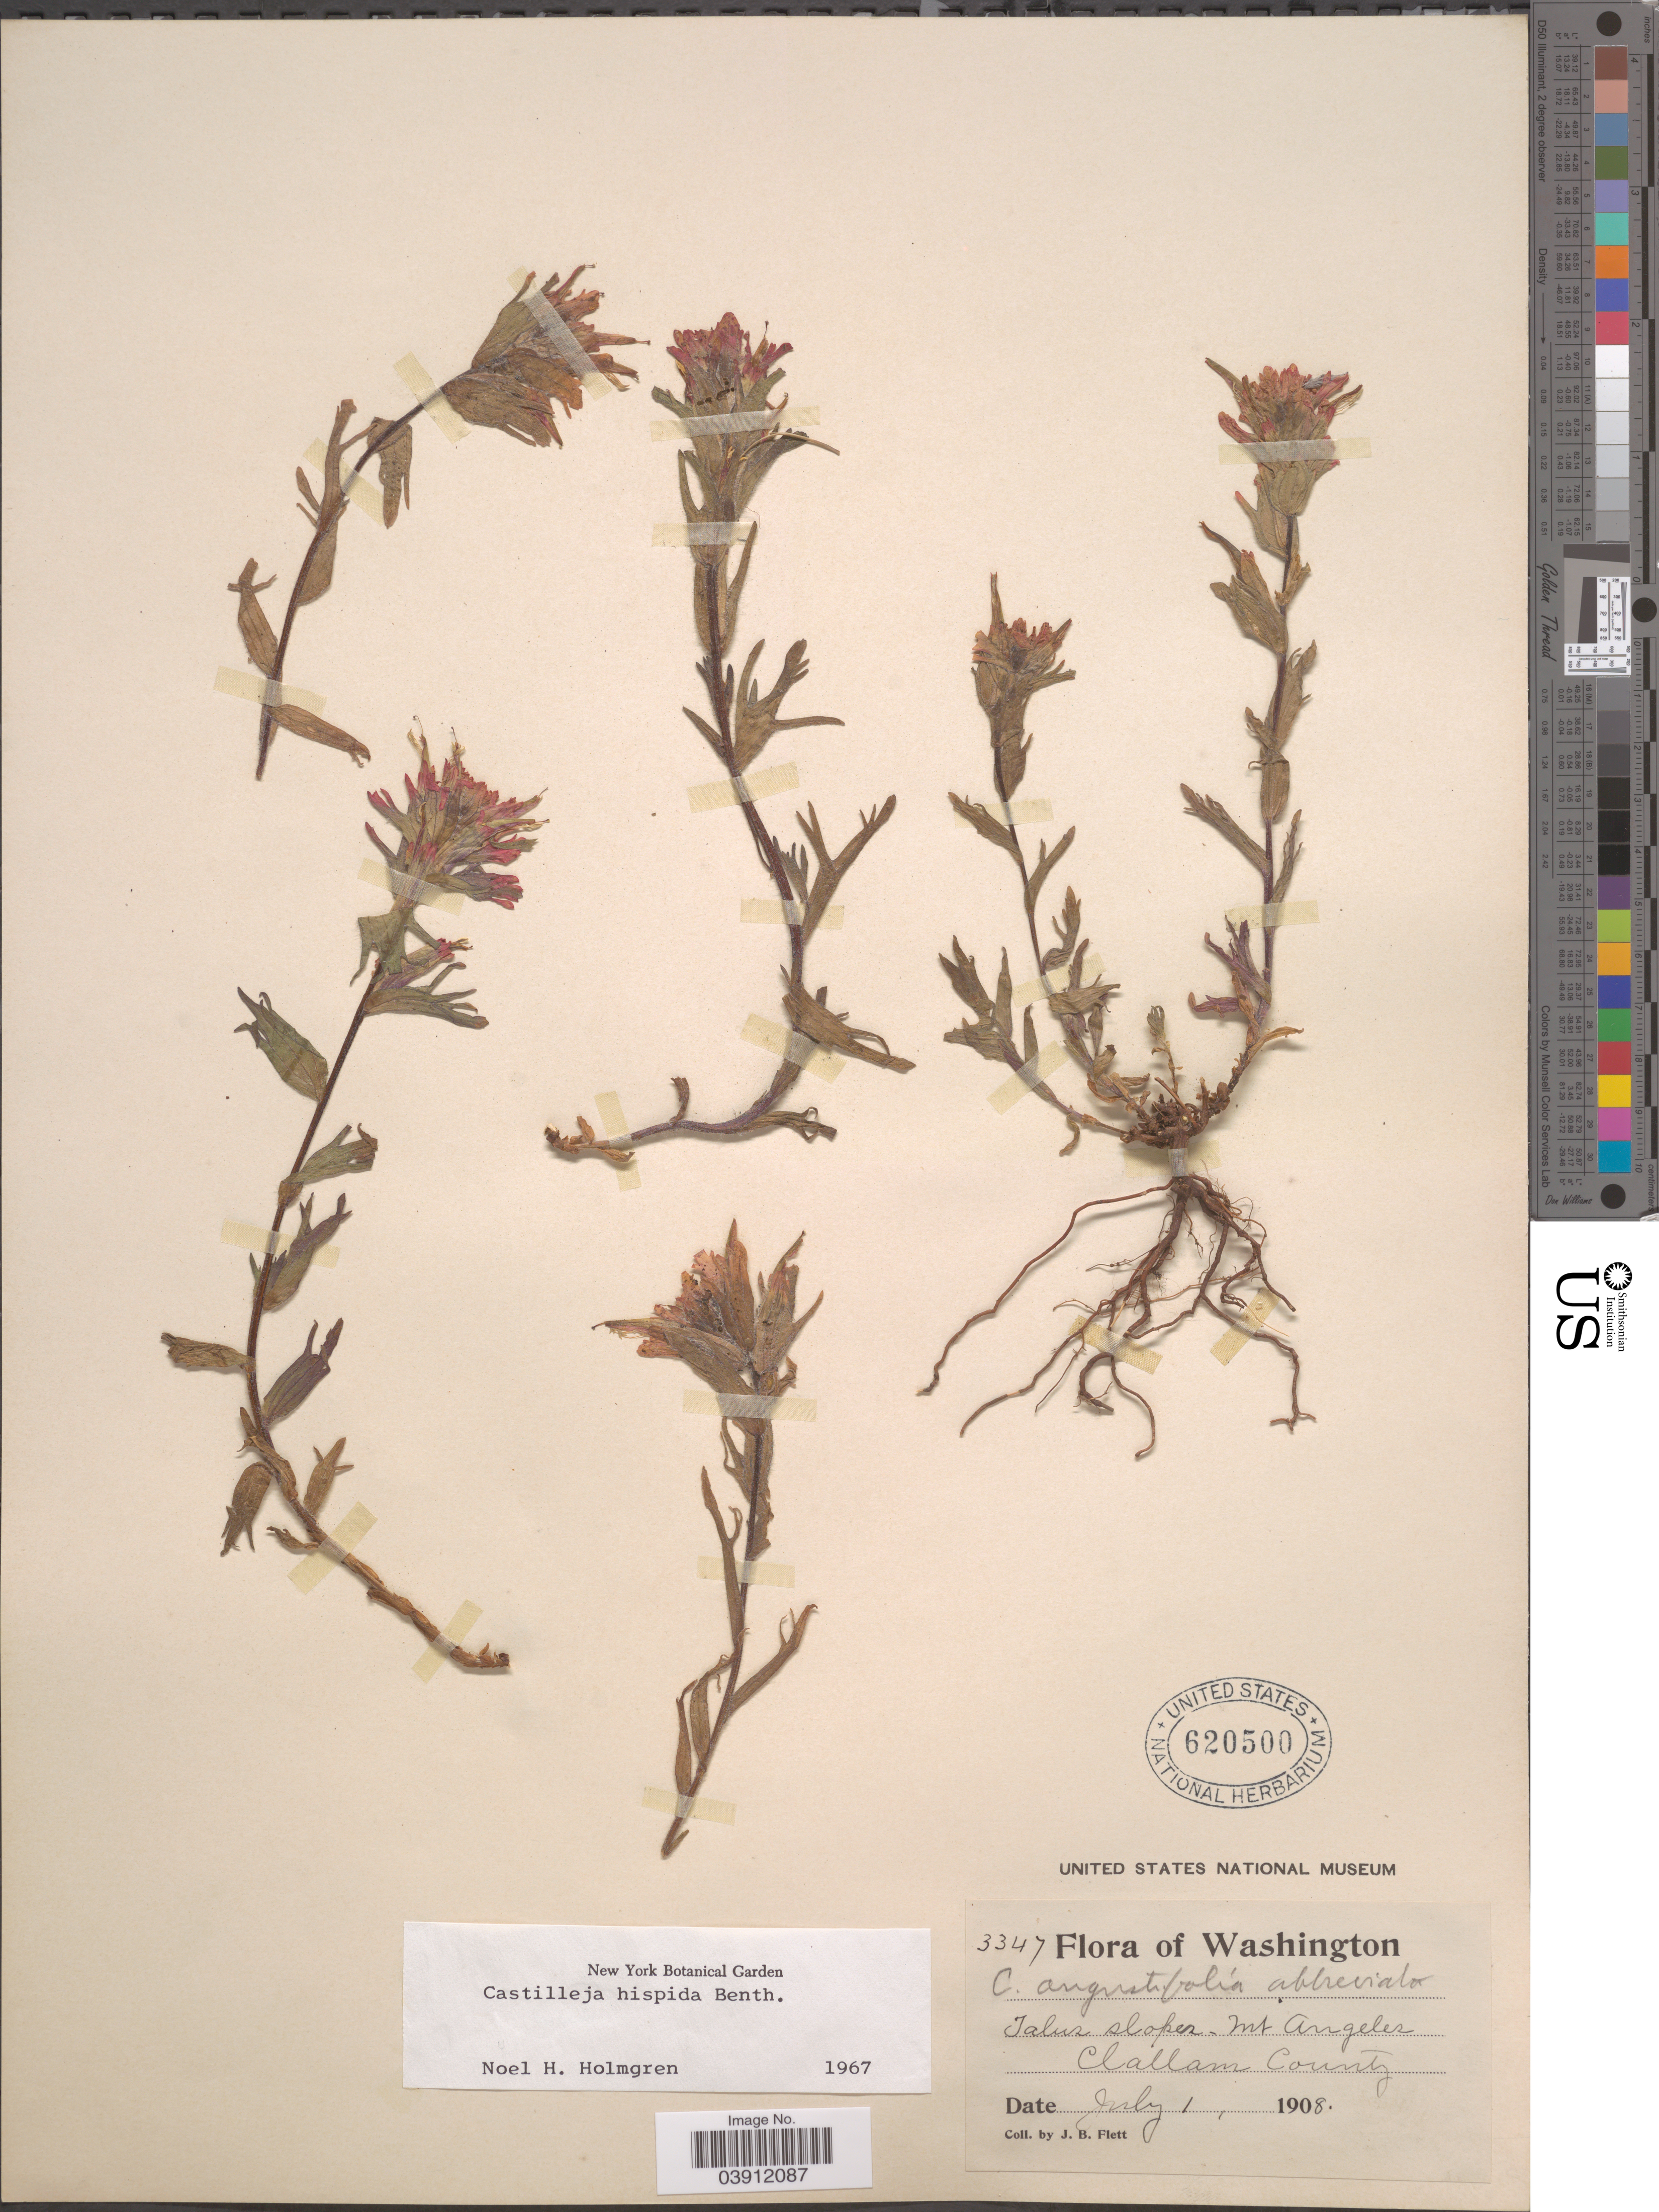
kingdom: Plantae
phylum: Tracheophyta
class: Magnoliopsida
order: Lamiales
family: Orobanchaceae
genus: Castilleja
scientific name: Castilleja hispida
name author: Benth. ex Hook.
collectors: J. Flett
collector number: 3347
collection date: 1908-07-01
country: United States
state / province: Washington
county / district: Clallam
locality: Talus slopes. Mt Angeles, Clallam County.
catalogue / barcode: US 620500